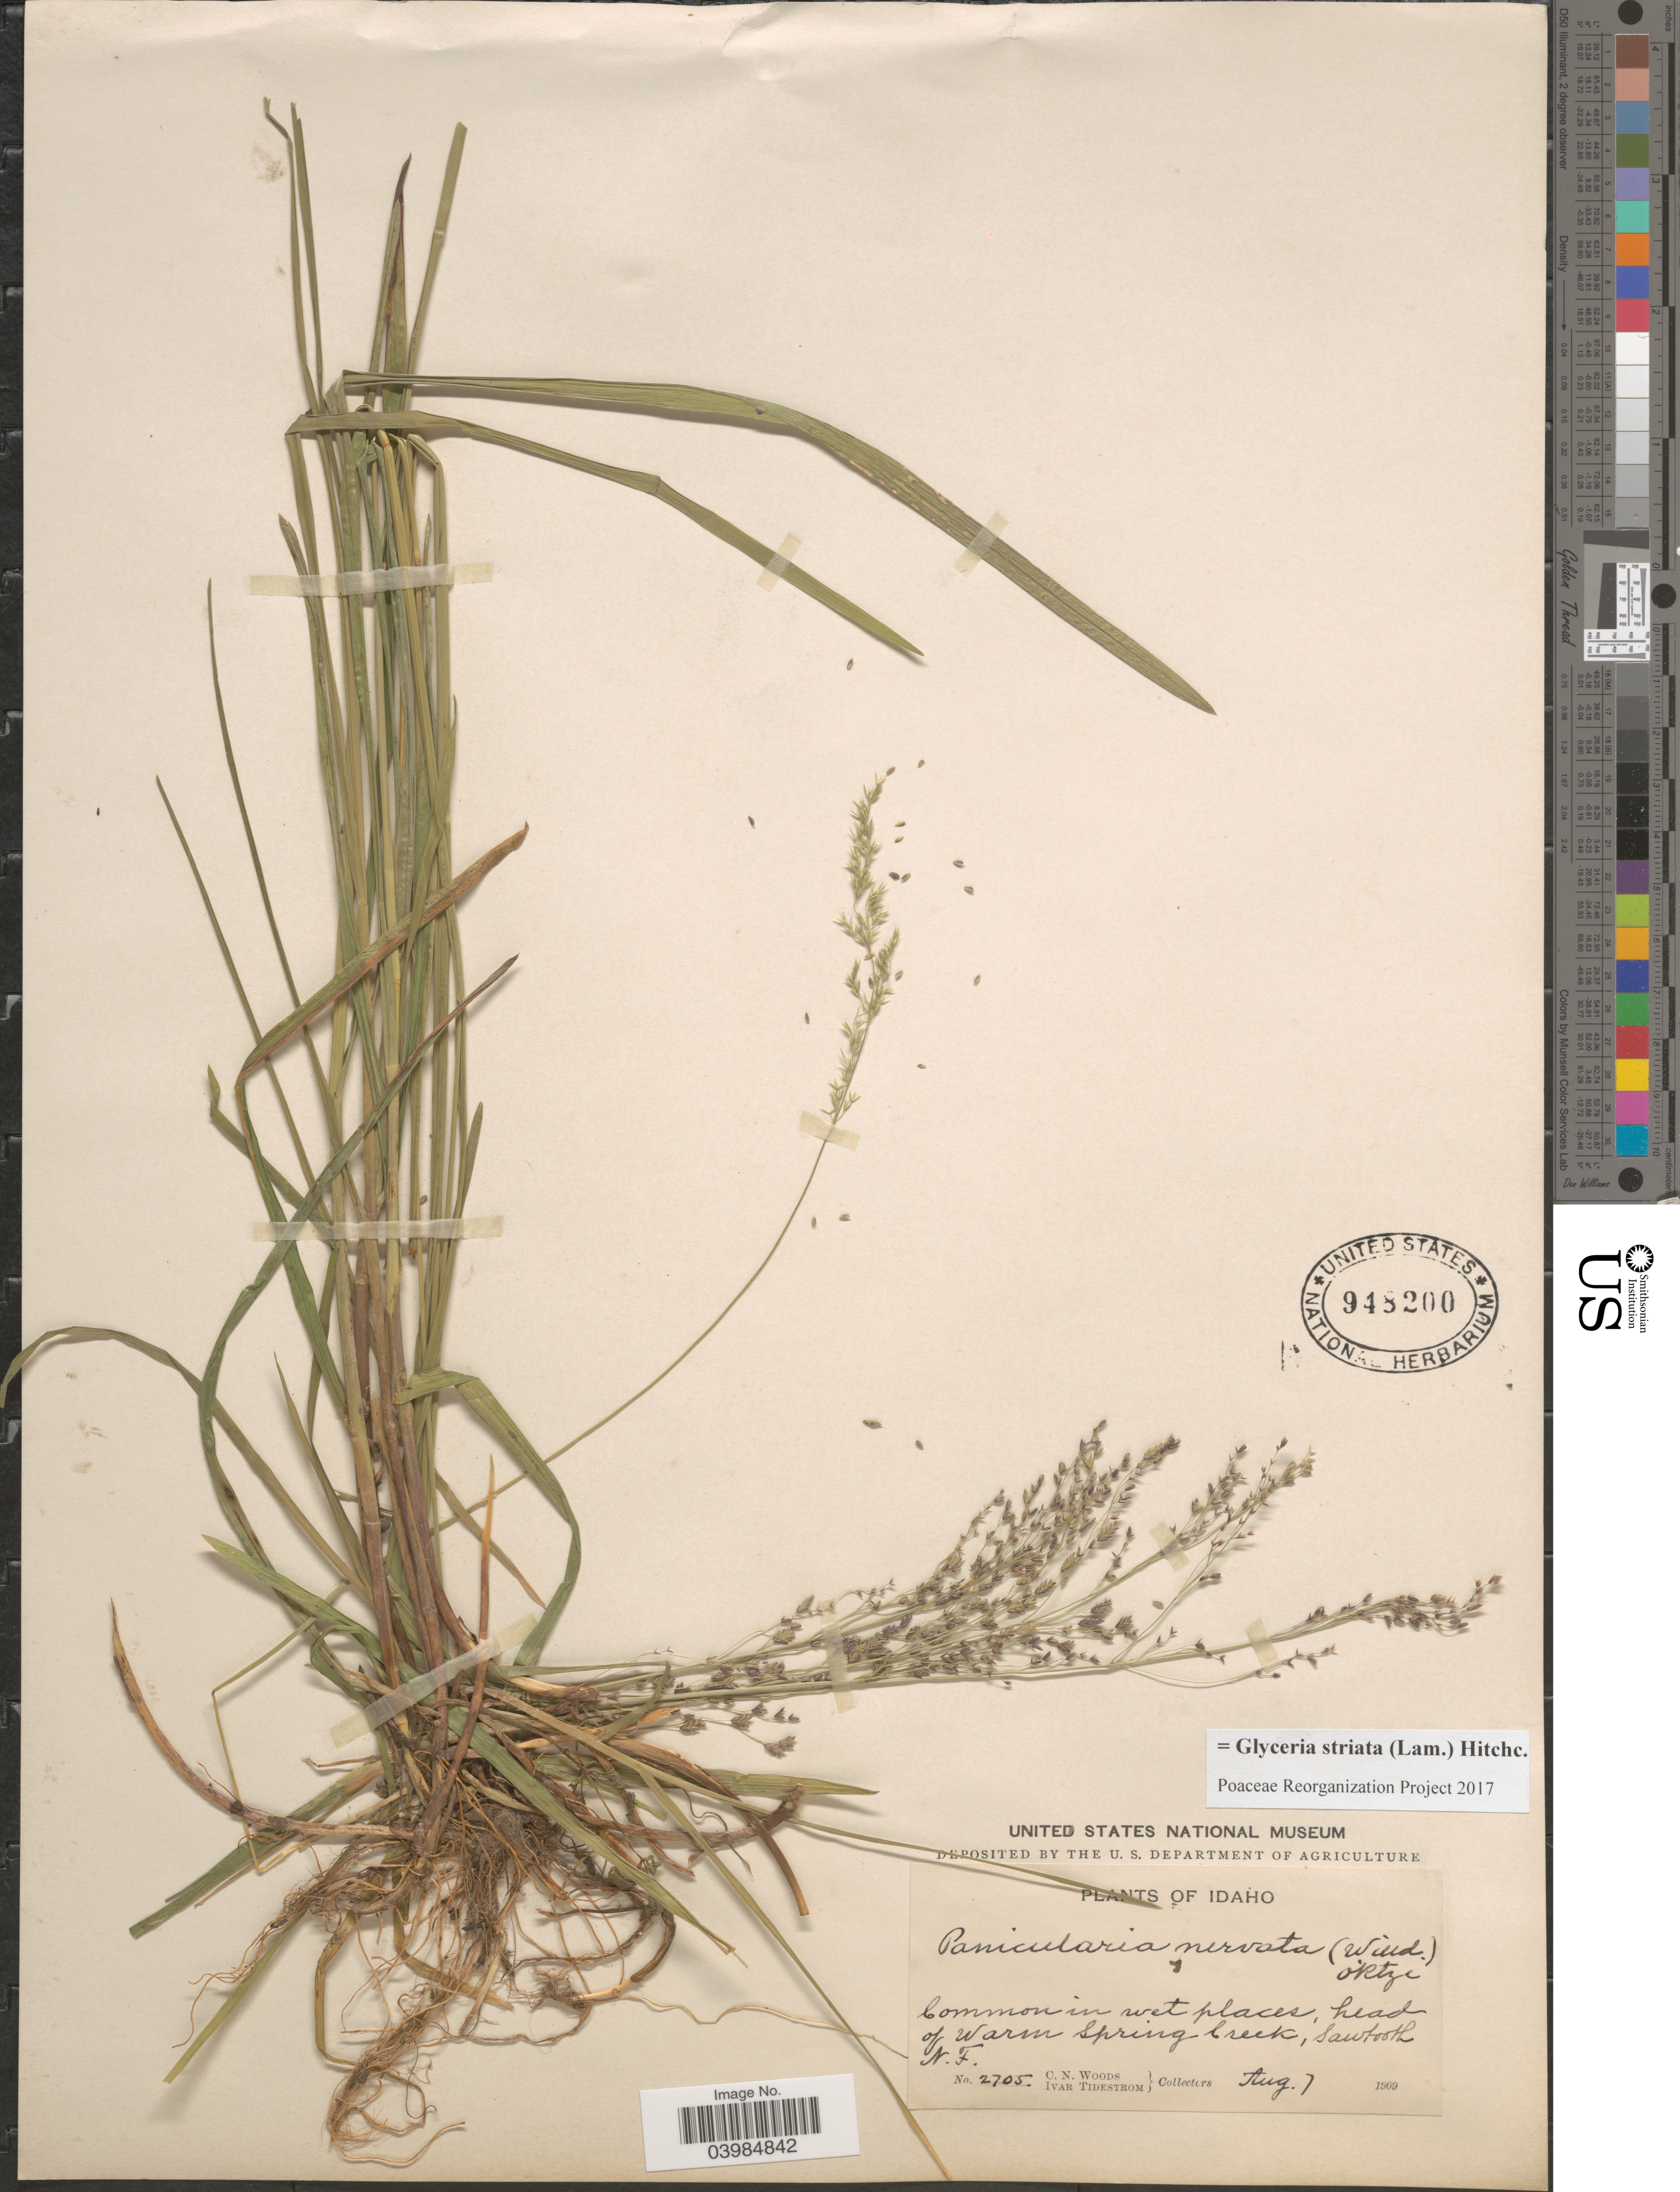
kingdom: Plantae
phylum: Tracheophyta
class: Liliopsida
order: Poales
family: Poaceae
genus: Glyceria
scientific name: Glyceria striata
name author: (Lam.) Hitchc.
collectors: C. Woods & I. F. Tidestrom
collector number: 2705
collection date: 1909-08-07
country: United States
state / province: Idaho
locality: Head of Warm Spring Creek, Sawtooth. N. F.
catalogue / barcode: US 948200